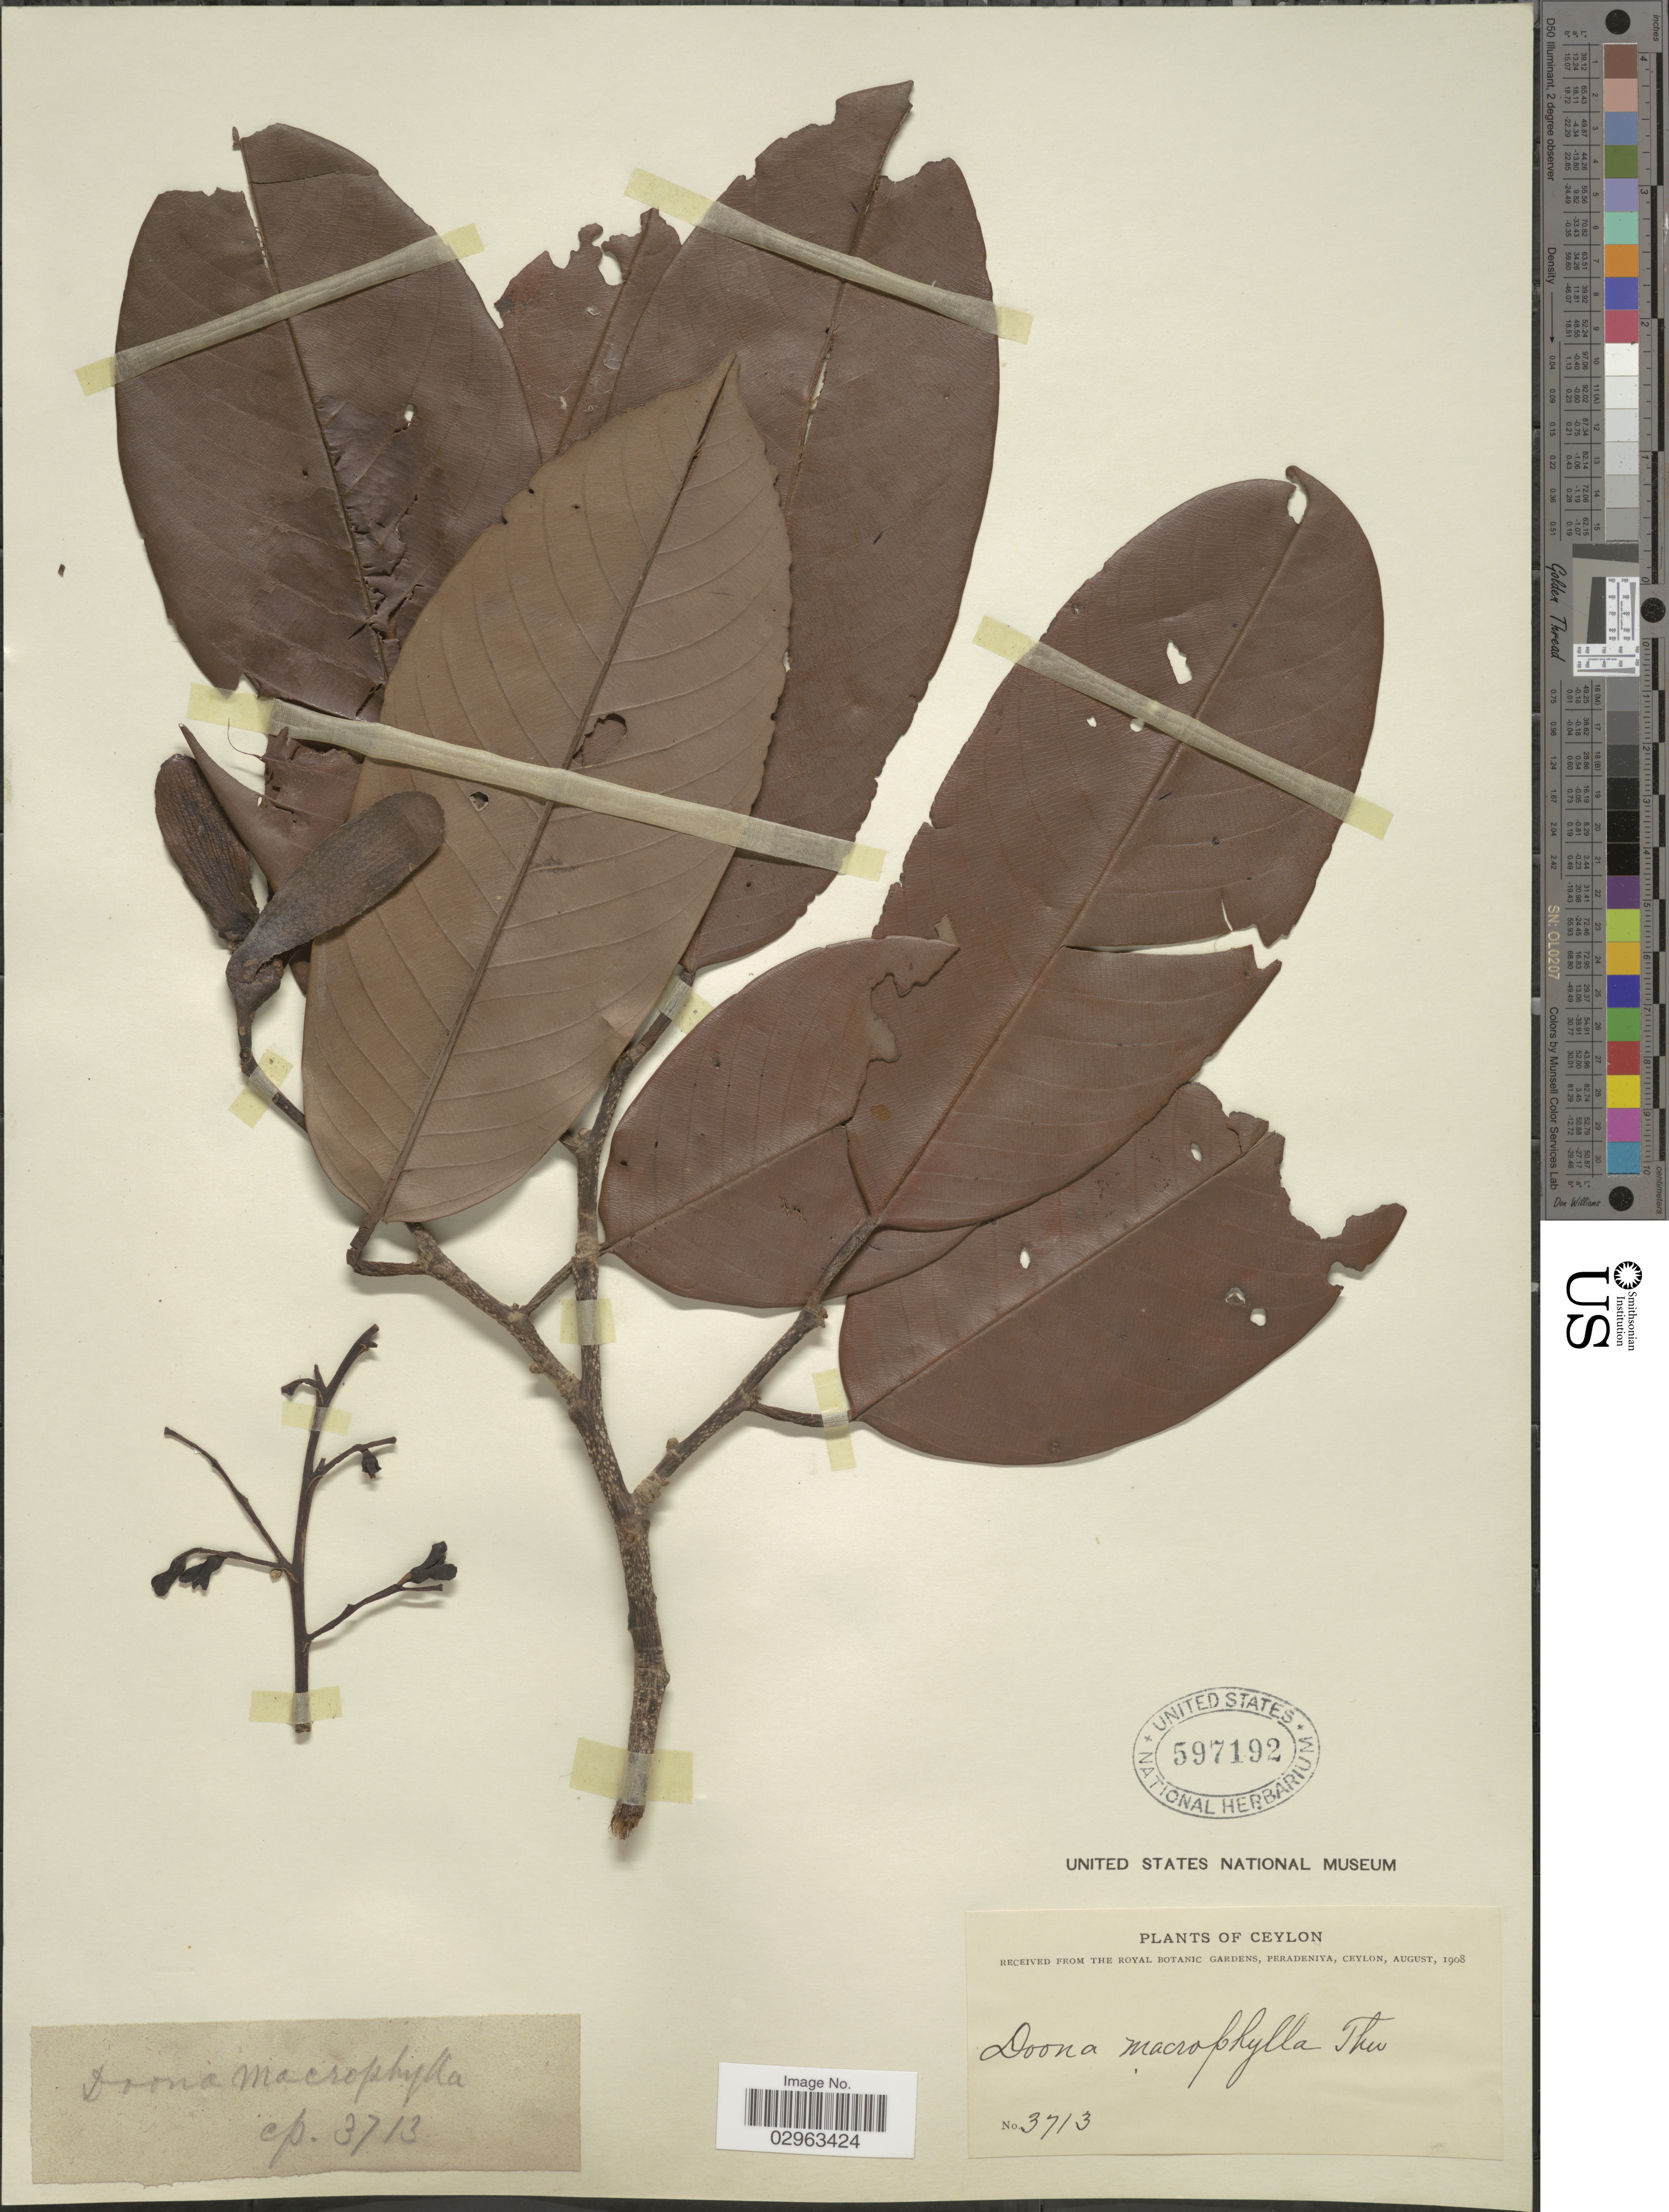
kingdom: Plantae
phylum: Tracheophyta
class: Magnoliopsida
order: Malvales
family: Dipterocarpaceae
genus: Doona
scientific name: Doona macrophylla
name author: Thwaites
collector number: CP3713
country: Sri Lanka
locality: Ceylon.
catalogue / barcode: US 597192